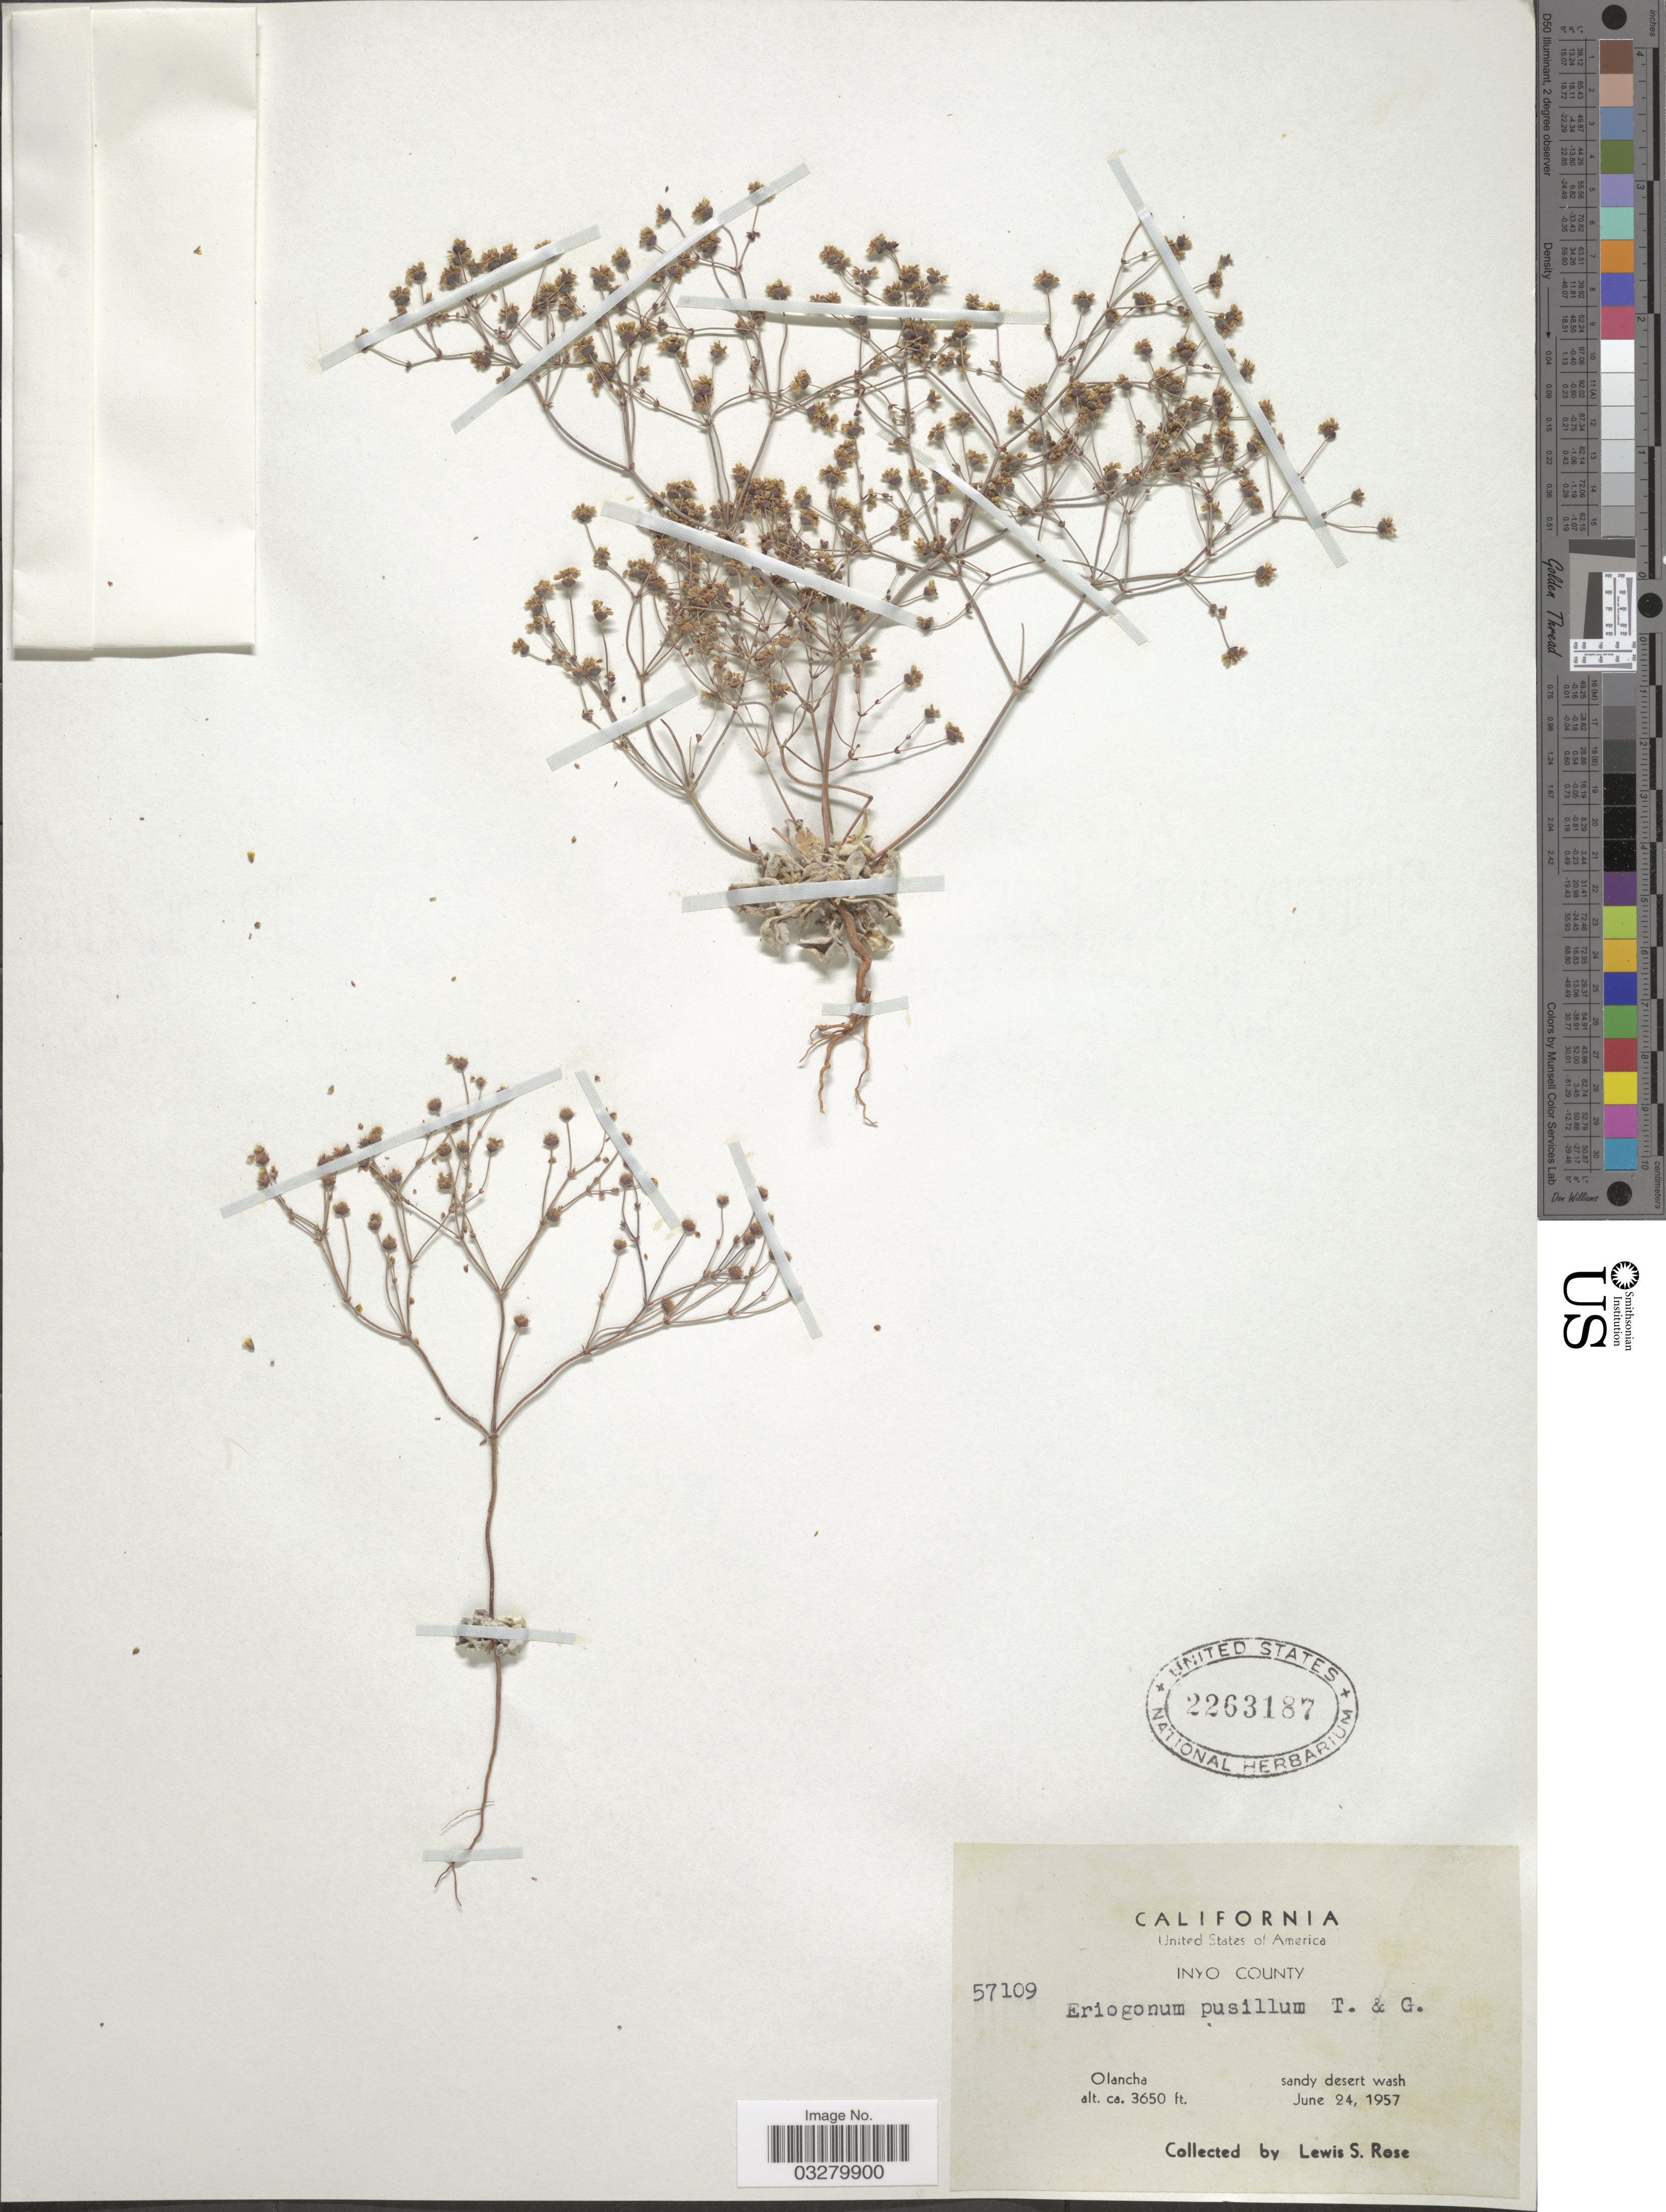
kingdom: Plantae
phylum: Tracheophyta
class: Magnoliopsida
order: Caryophyllales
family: Polygonaceae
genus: Eriogonum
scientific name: Eriogonum pusillum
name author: Torr. & A. Gray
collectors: L. S. Rose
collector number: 57109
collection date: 1957-06-24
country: United States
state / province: California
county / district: Inyo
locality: Inyo County, Olancha, sandy desert wash.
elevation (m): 1113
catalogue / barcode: US 2263187